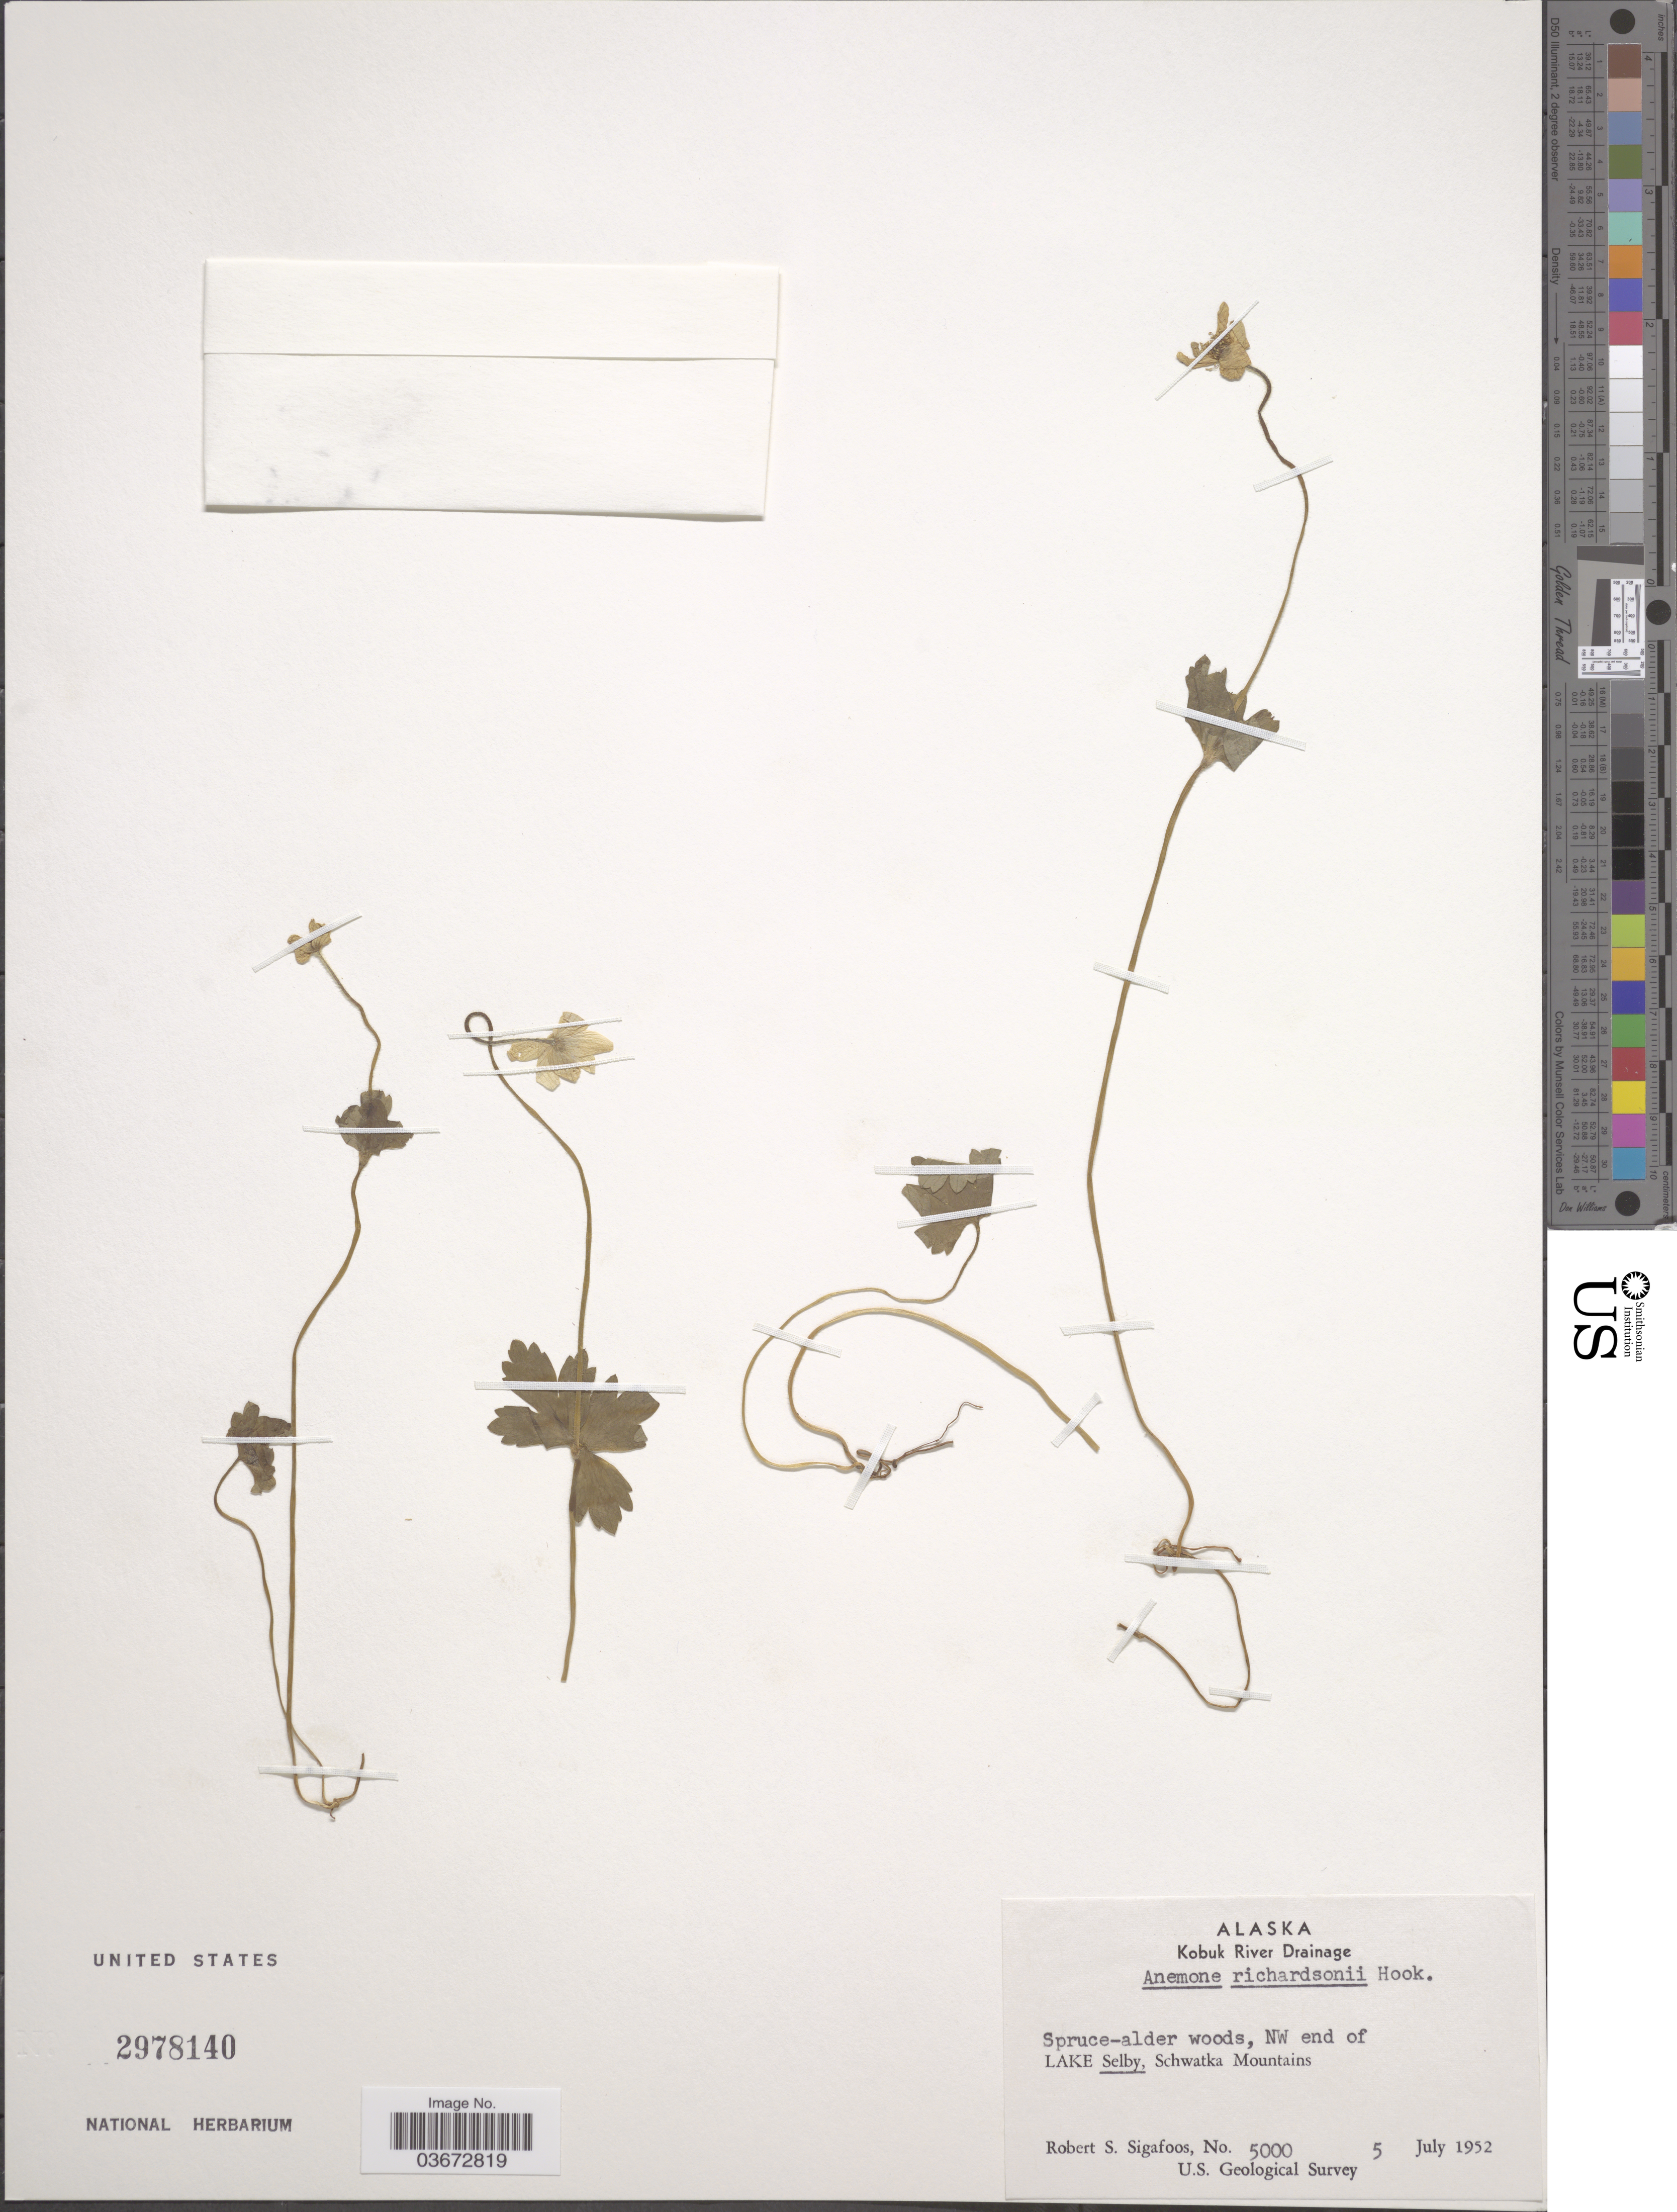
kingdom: Plantae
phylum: Tracheophyta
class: Magnoliopsida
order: Ranunculales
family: Ranunculaceae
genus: Anemone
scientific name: Anemone richardsonii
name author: Hook.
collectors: R. Sigafoos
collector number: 5000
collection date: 1952-07-05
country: United States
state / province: Alaska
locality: Kobuk River Drainage. Spruce-alder woods, NW end of Lake Selby, Schwatka Mountains.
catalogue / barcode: US 2978140